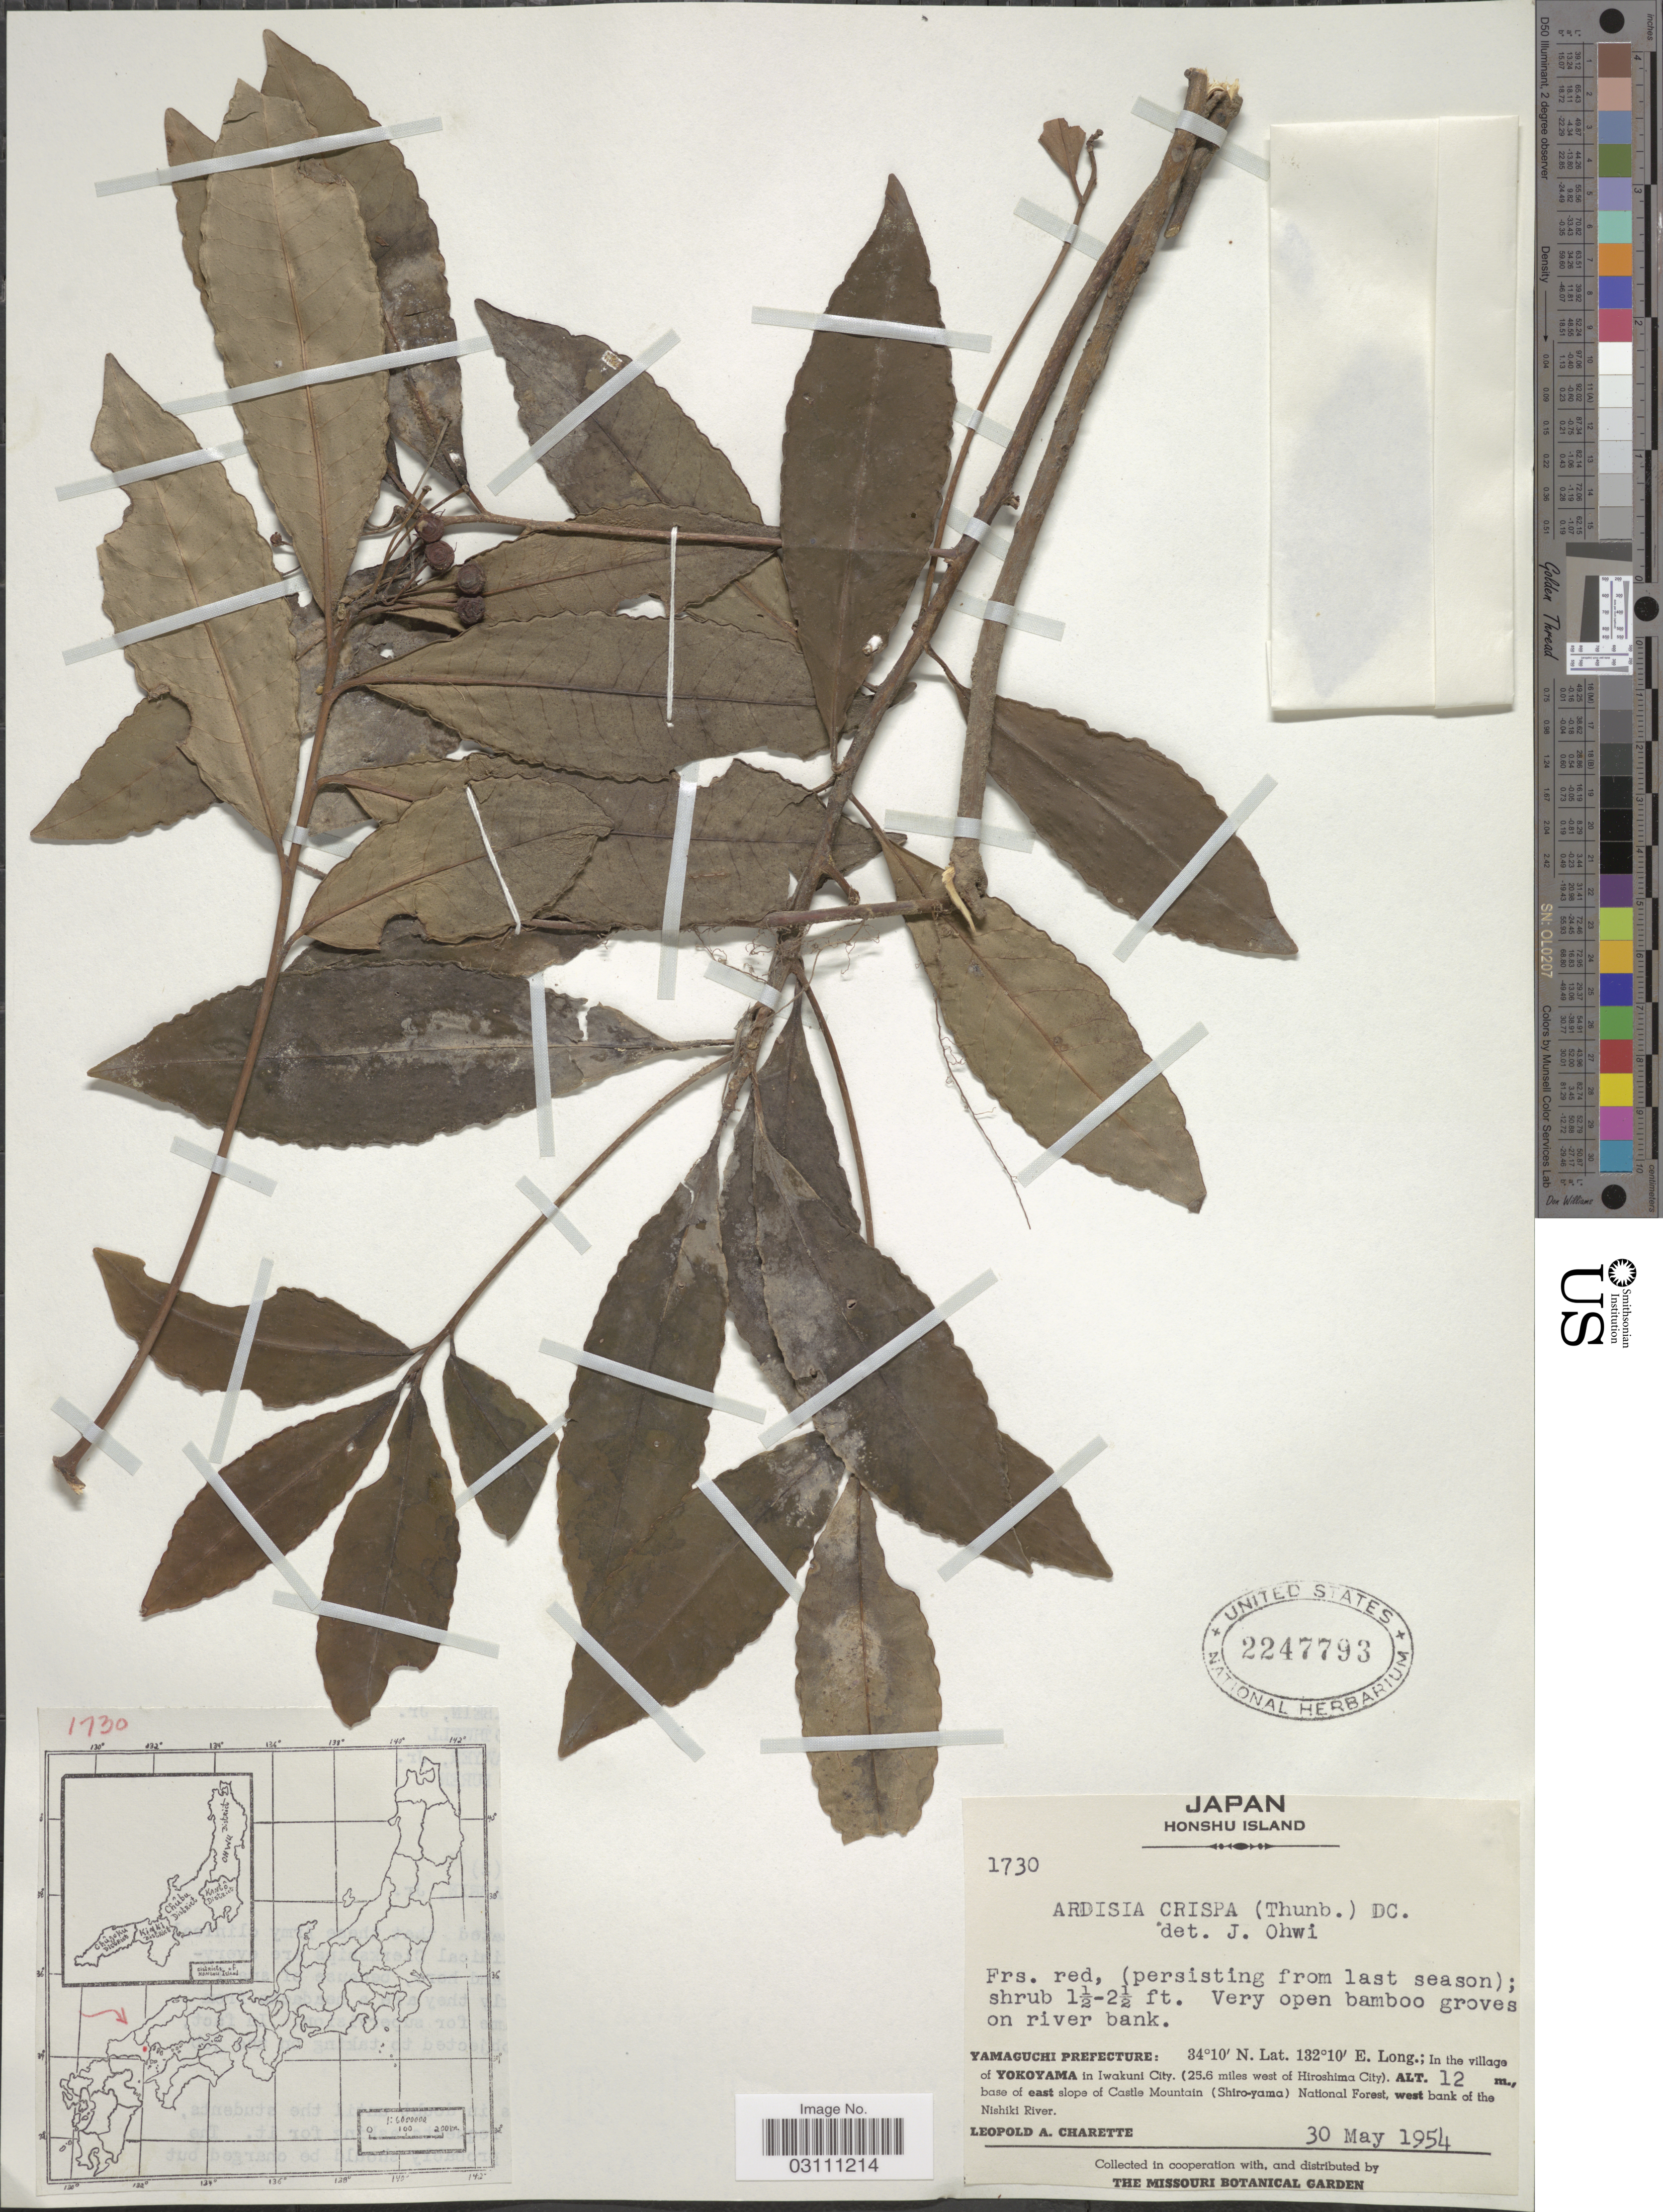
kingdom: Plantae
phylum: Tracheophyta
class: Magnoliopsida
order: Ericales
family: Primulaceae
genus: Ardisia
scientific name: Ardisia crenata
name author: Sims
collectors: L. A. Charette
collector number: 1730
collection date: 1954-05-30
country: Japan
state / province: Yamaguti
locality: Honshu Island. Yamaguchi Prefecture: In the village of Yokoyama in Iwakuni City. (25.6 miles west of Hiroshima City). Base of east slope of Castle Mountain (Shiro-yama) National Forest, west bank of the Nishiki River.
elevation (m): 12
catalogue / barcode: US 2247793